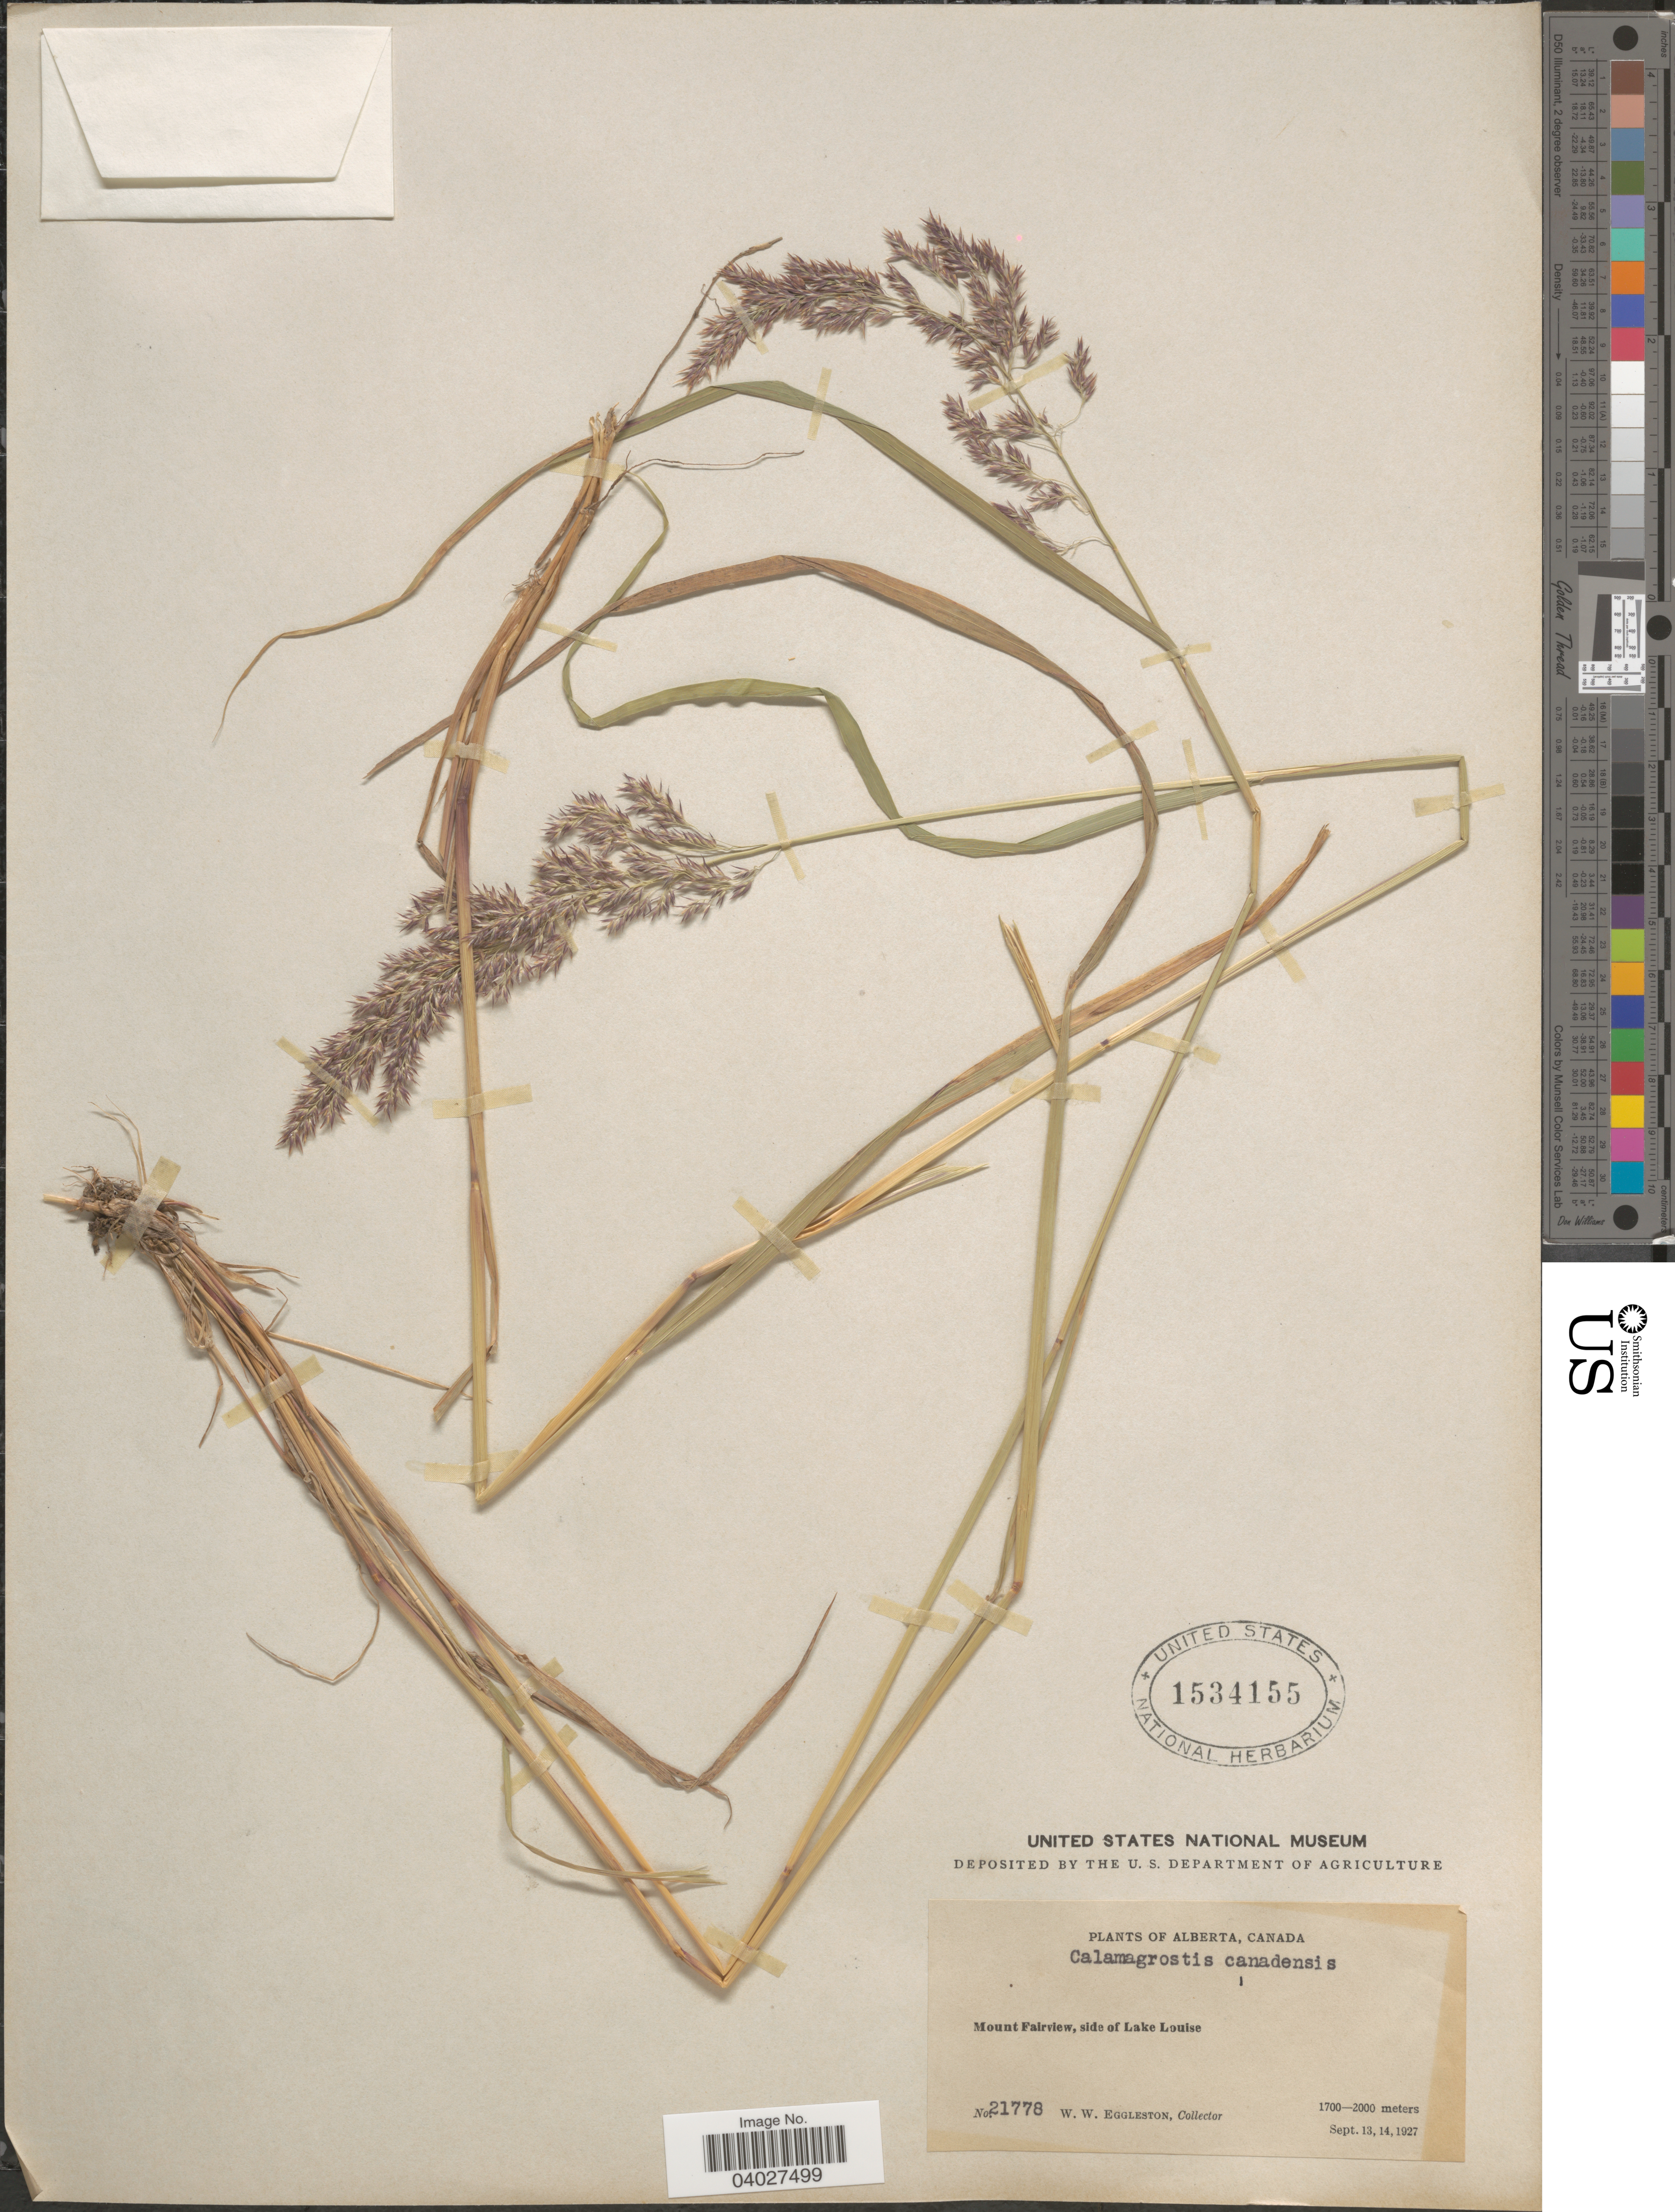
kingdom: Plantae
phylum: Tracheophyta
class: Liliopsida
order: Poales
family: Poaceae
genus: Calamagrostis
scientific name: Calamagrostis canadensis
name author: (Michx.) P. Beauv.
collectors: W. W. Eggleston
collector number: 21778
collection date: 1927-09-13/1927-09-14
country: Canada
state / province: Alberta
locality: Mount Fairview, side of Lake Louise.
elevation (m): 1700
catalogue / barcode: US 1534155